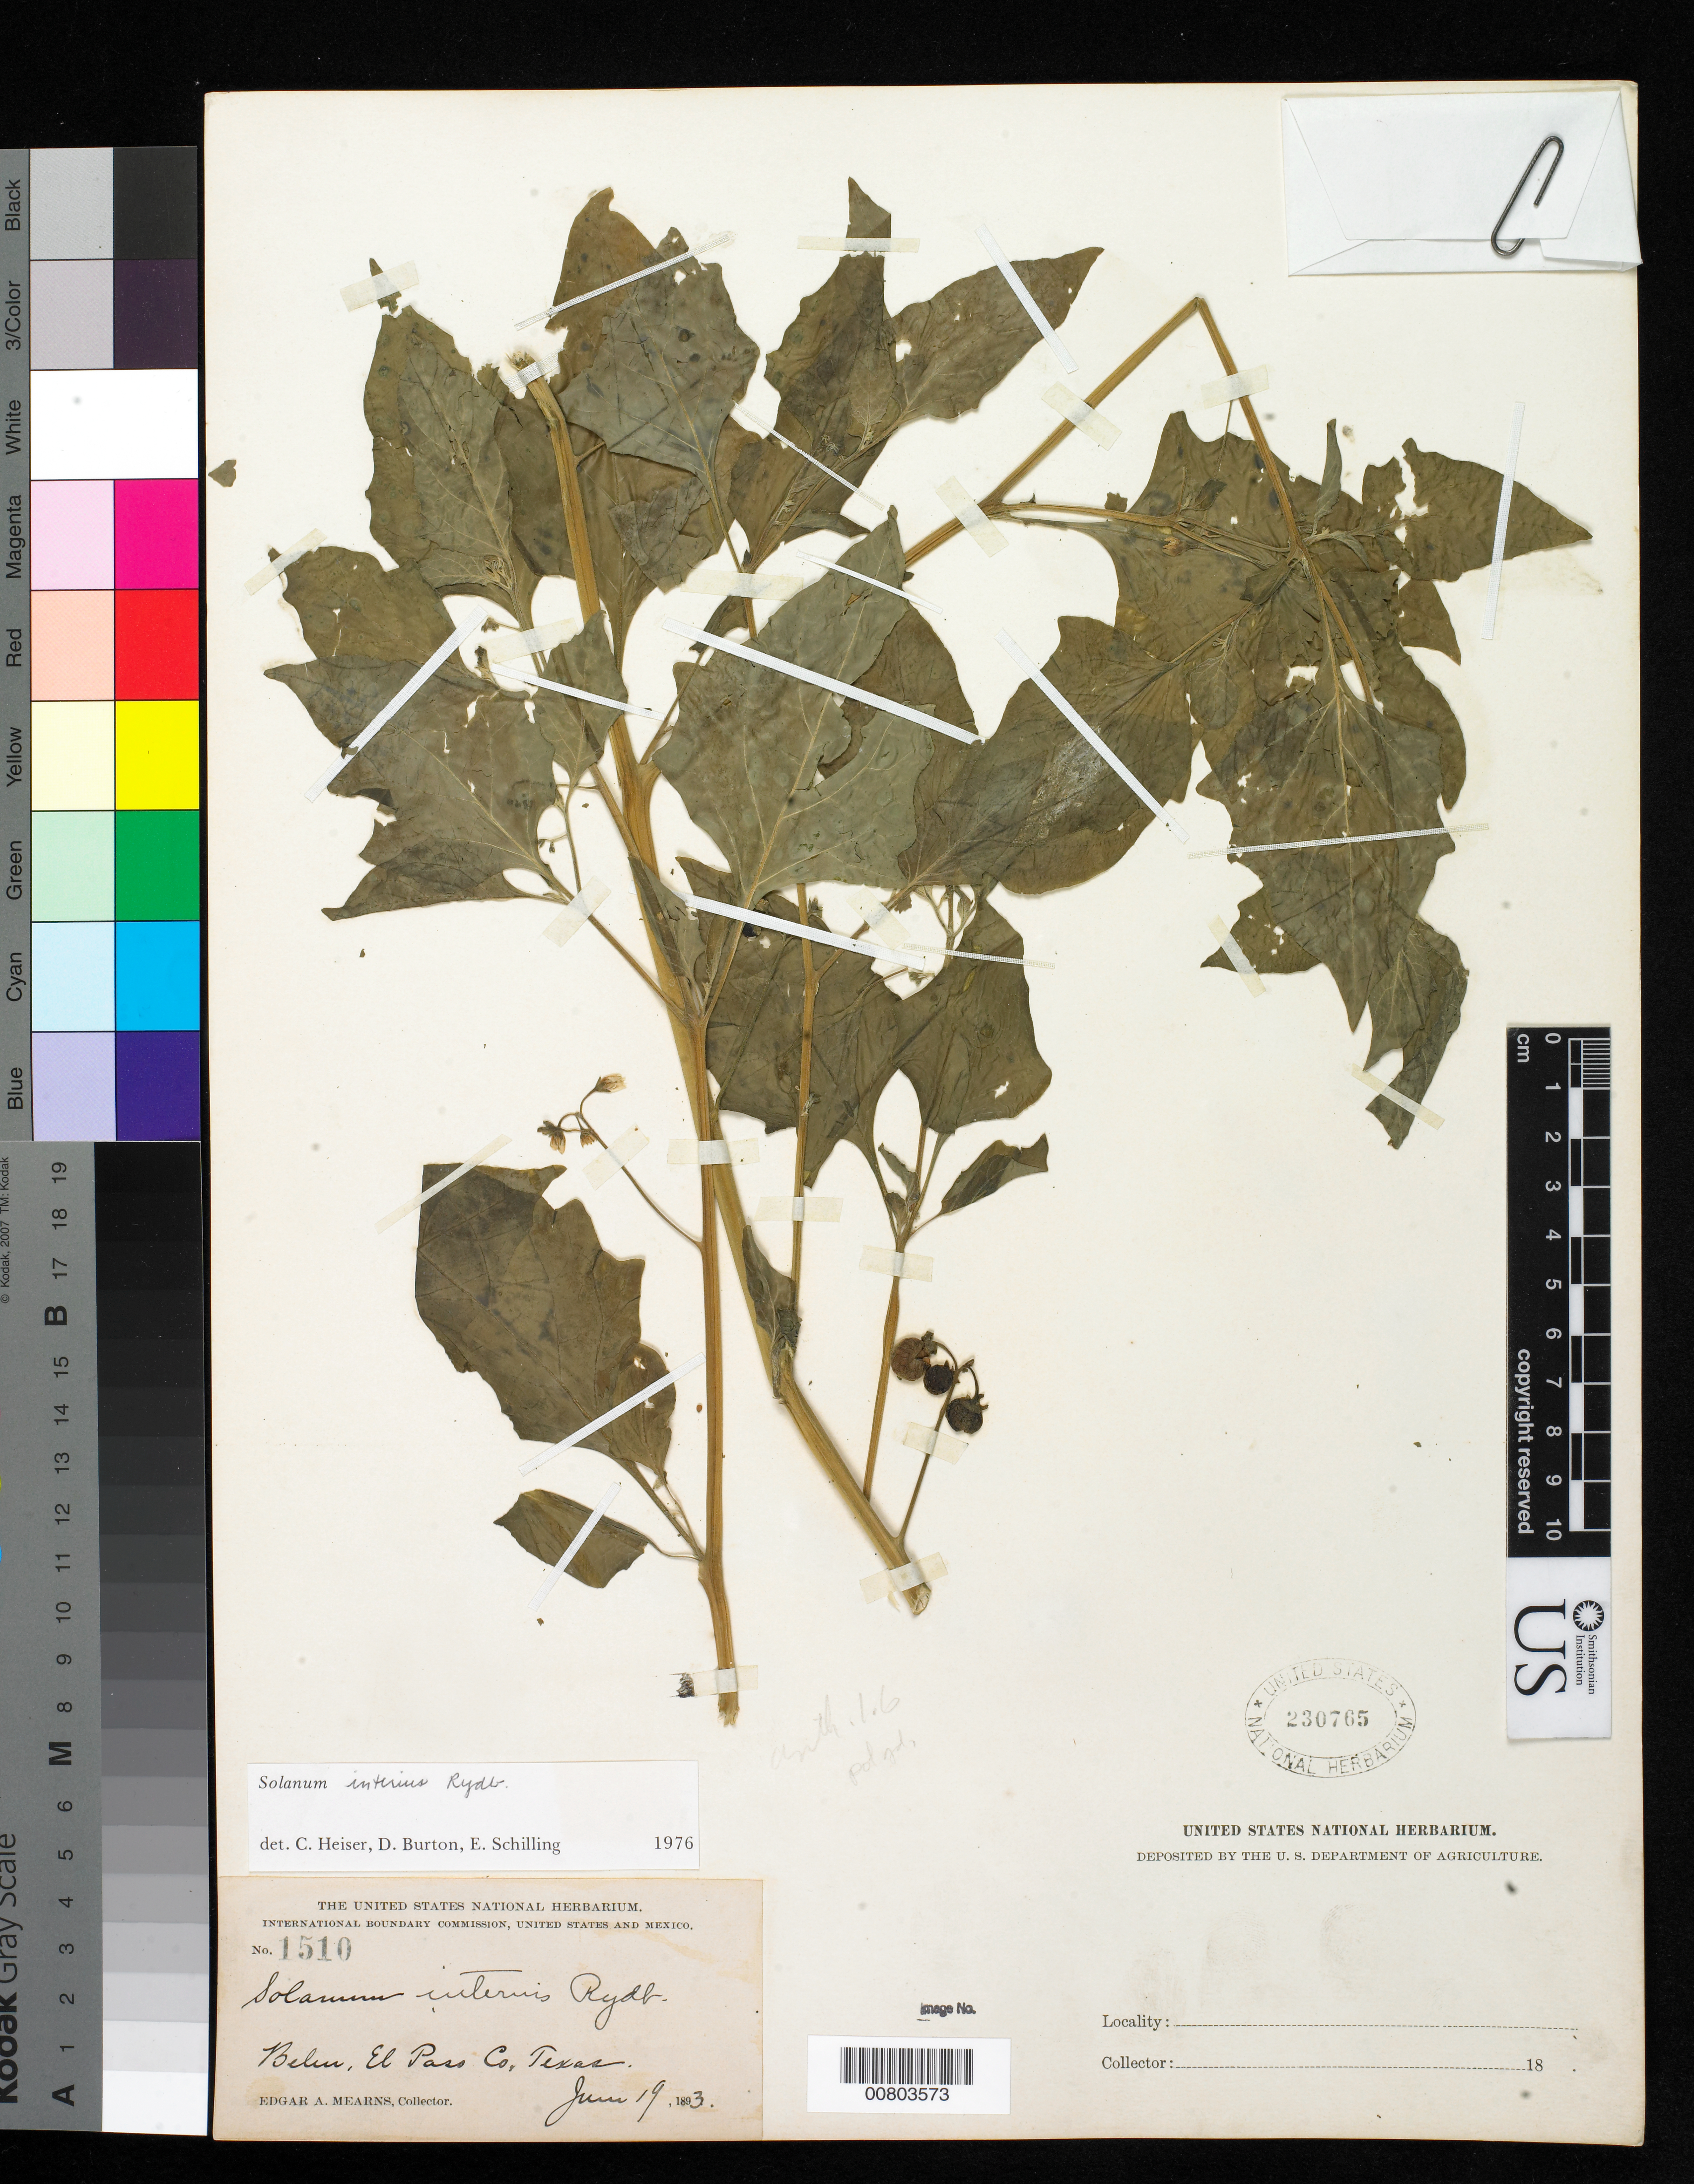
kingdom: Plantae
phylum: Tracheophyta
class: Magnoliopsida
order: Solanales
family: Solanaceae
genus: Solanum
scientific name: Solanum interius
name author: Rydb.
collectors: E. A. Mearns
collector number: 1510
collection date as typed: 19 Jun 1893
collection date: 1893-06-19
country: United States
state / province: Texas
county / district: El Paso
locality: Belm, El Paso County, Texas.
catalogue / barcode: US 230765